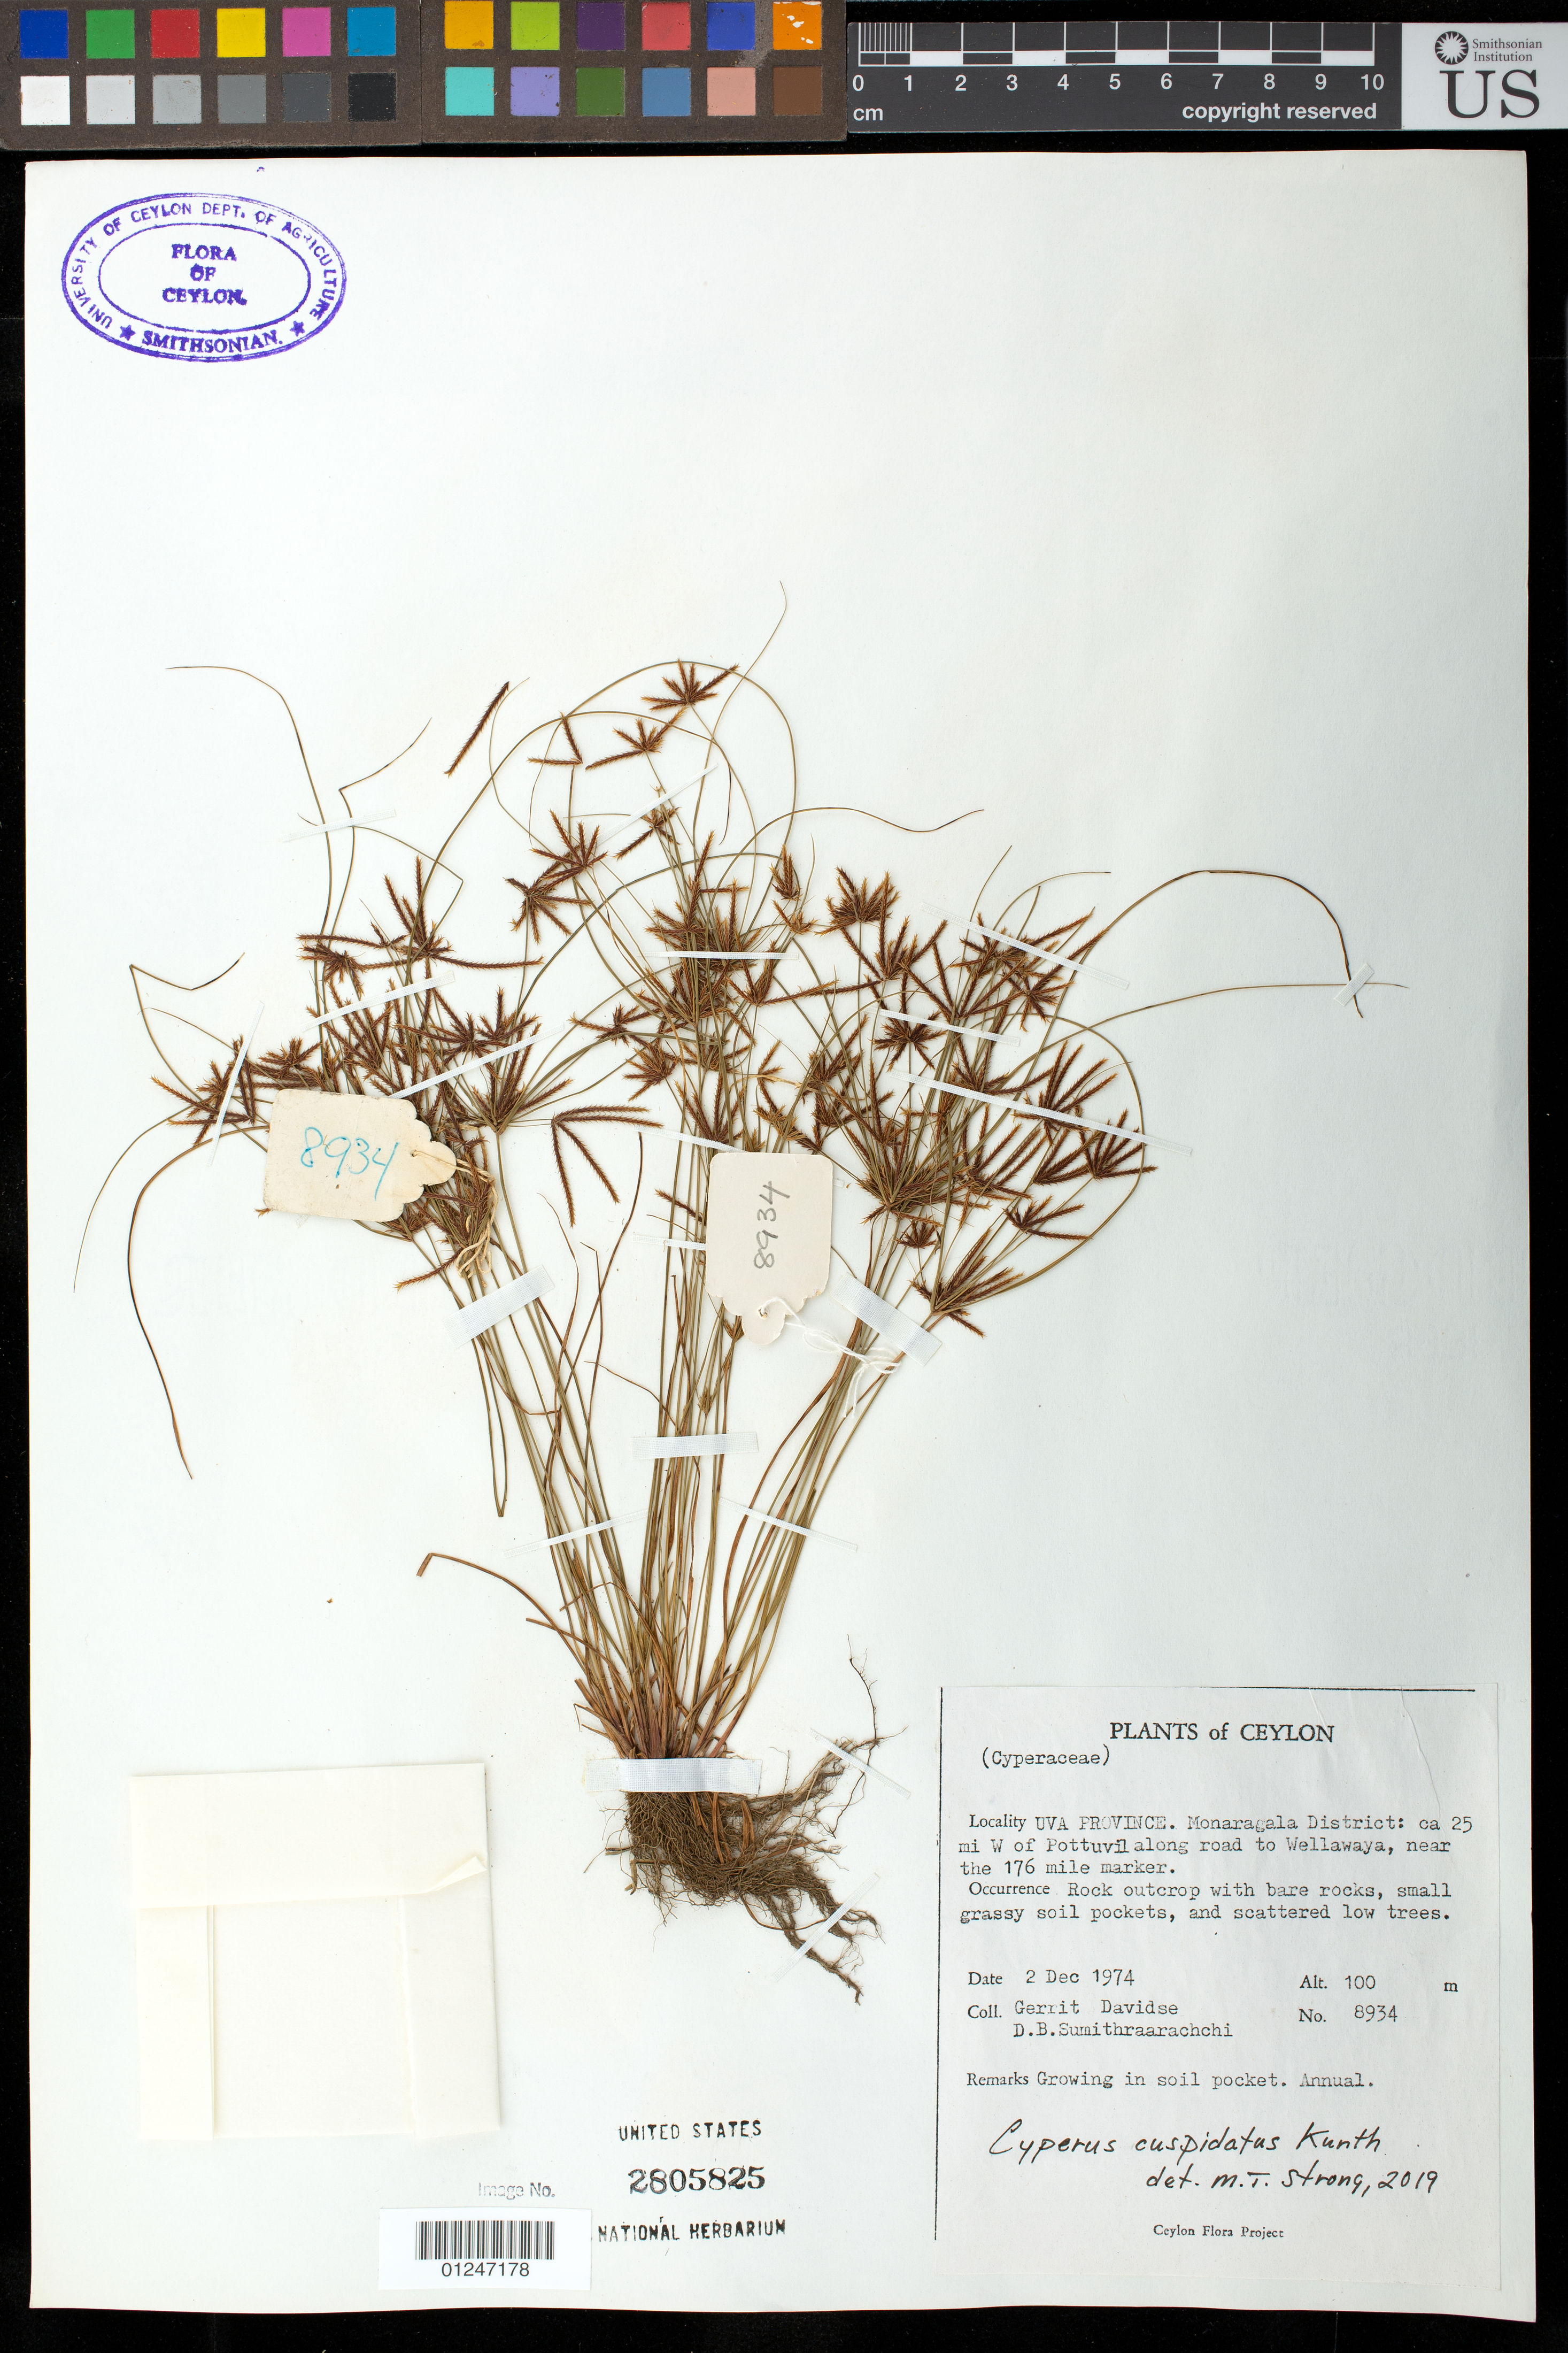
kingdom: Plantae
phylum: Tracheophyta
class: Liliopsida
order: Poales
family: Cyperaceae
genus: Cyperus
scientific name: Cyperus cuspidatus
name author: Kunth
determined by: Strong, Mark T., (BOT), Smithsonian Institution - National Museum of Natural History (UNITED STATES)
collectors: G. Davidse & D. B. Sumithraarachchi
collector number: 8934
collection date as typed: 02 Dec 1974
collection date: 1974-12-02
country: Sri Lanka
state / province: Uva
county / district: Monaragala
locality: Uva Basin, ca 25 mi W of Pottuvil along the rd to Wallawaya, near the 176 mi marker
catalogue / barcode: US 2805825